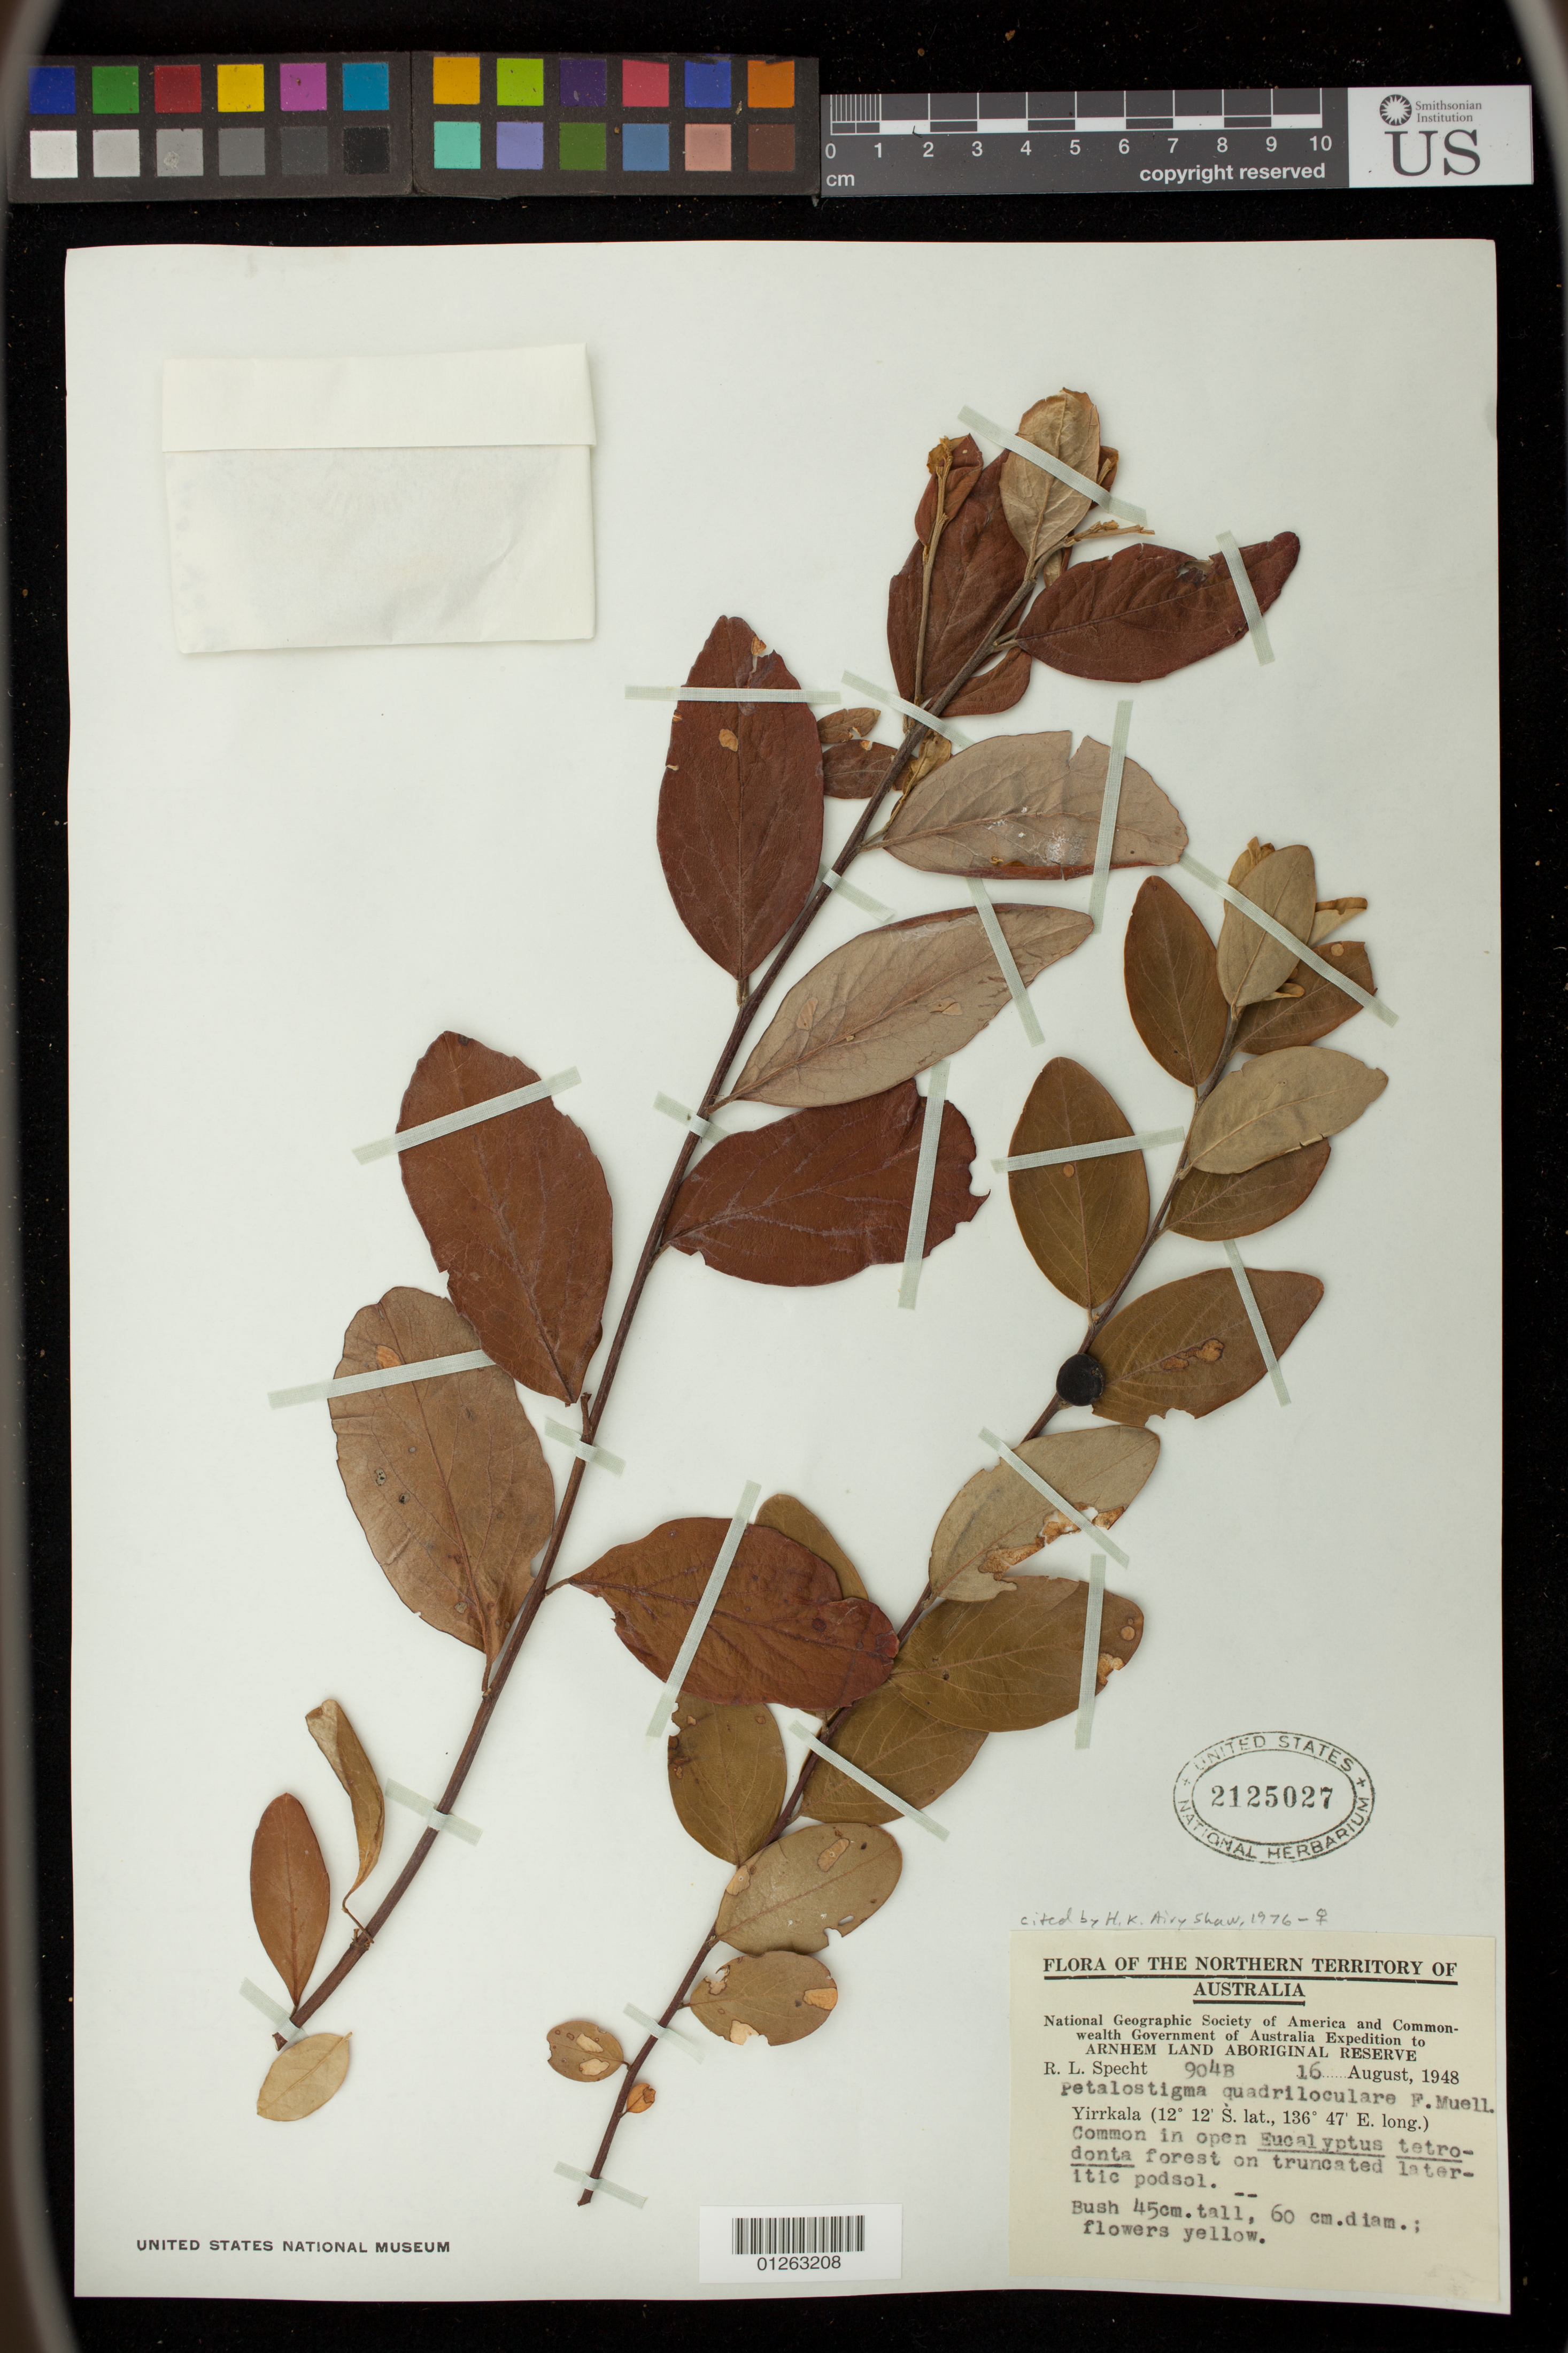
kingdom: Plantae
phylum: Tracheophyta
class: Magnoliopsida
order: Malpighiales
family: Picrodendraceae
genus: Petalostigma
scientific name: Petalostigma quadriloculare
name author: F. Muell.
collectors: R. L. Specht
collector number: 904B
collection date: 1948-08-16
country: Australia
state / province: Northern Territory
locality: Yirrkala, Arnhem Land Aboriginal Reserve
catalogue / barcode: US 2125027